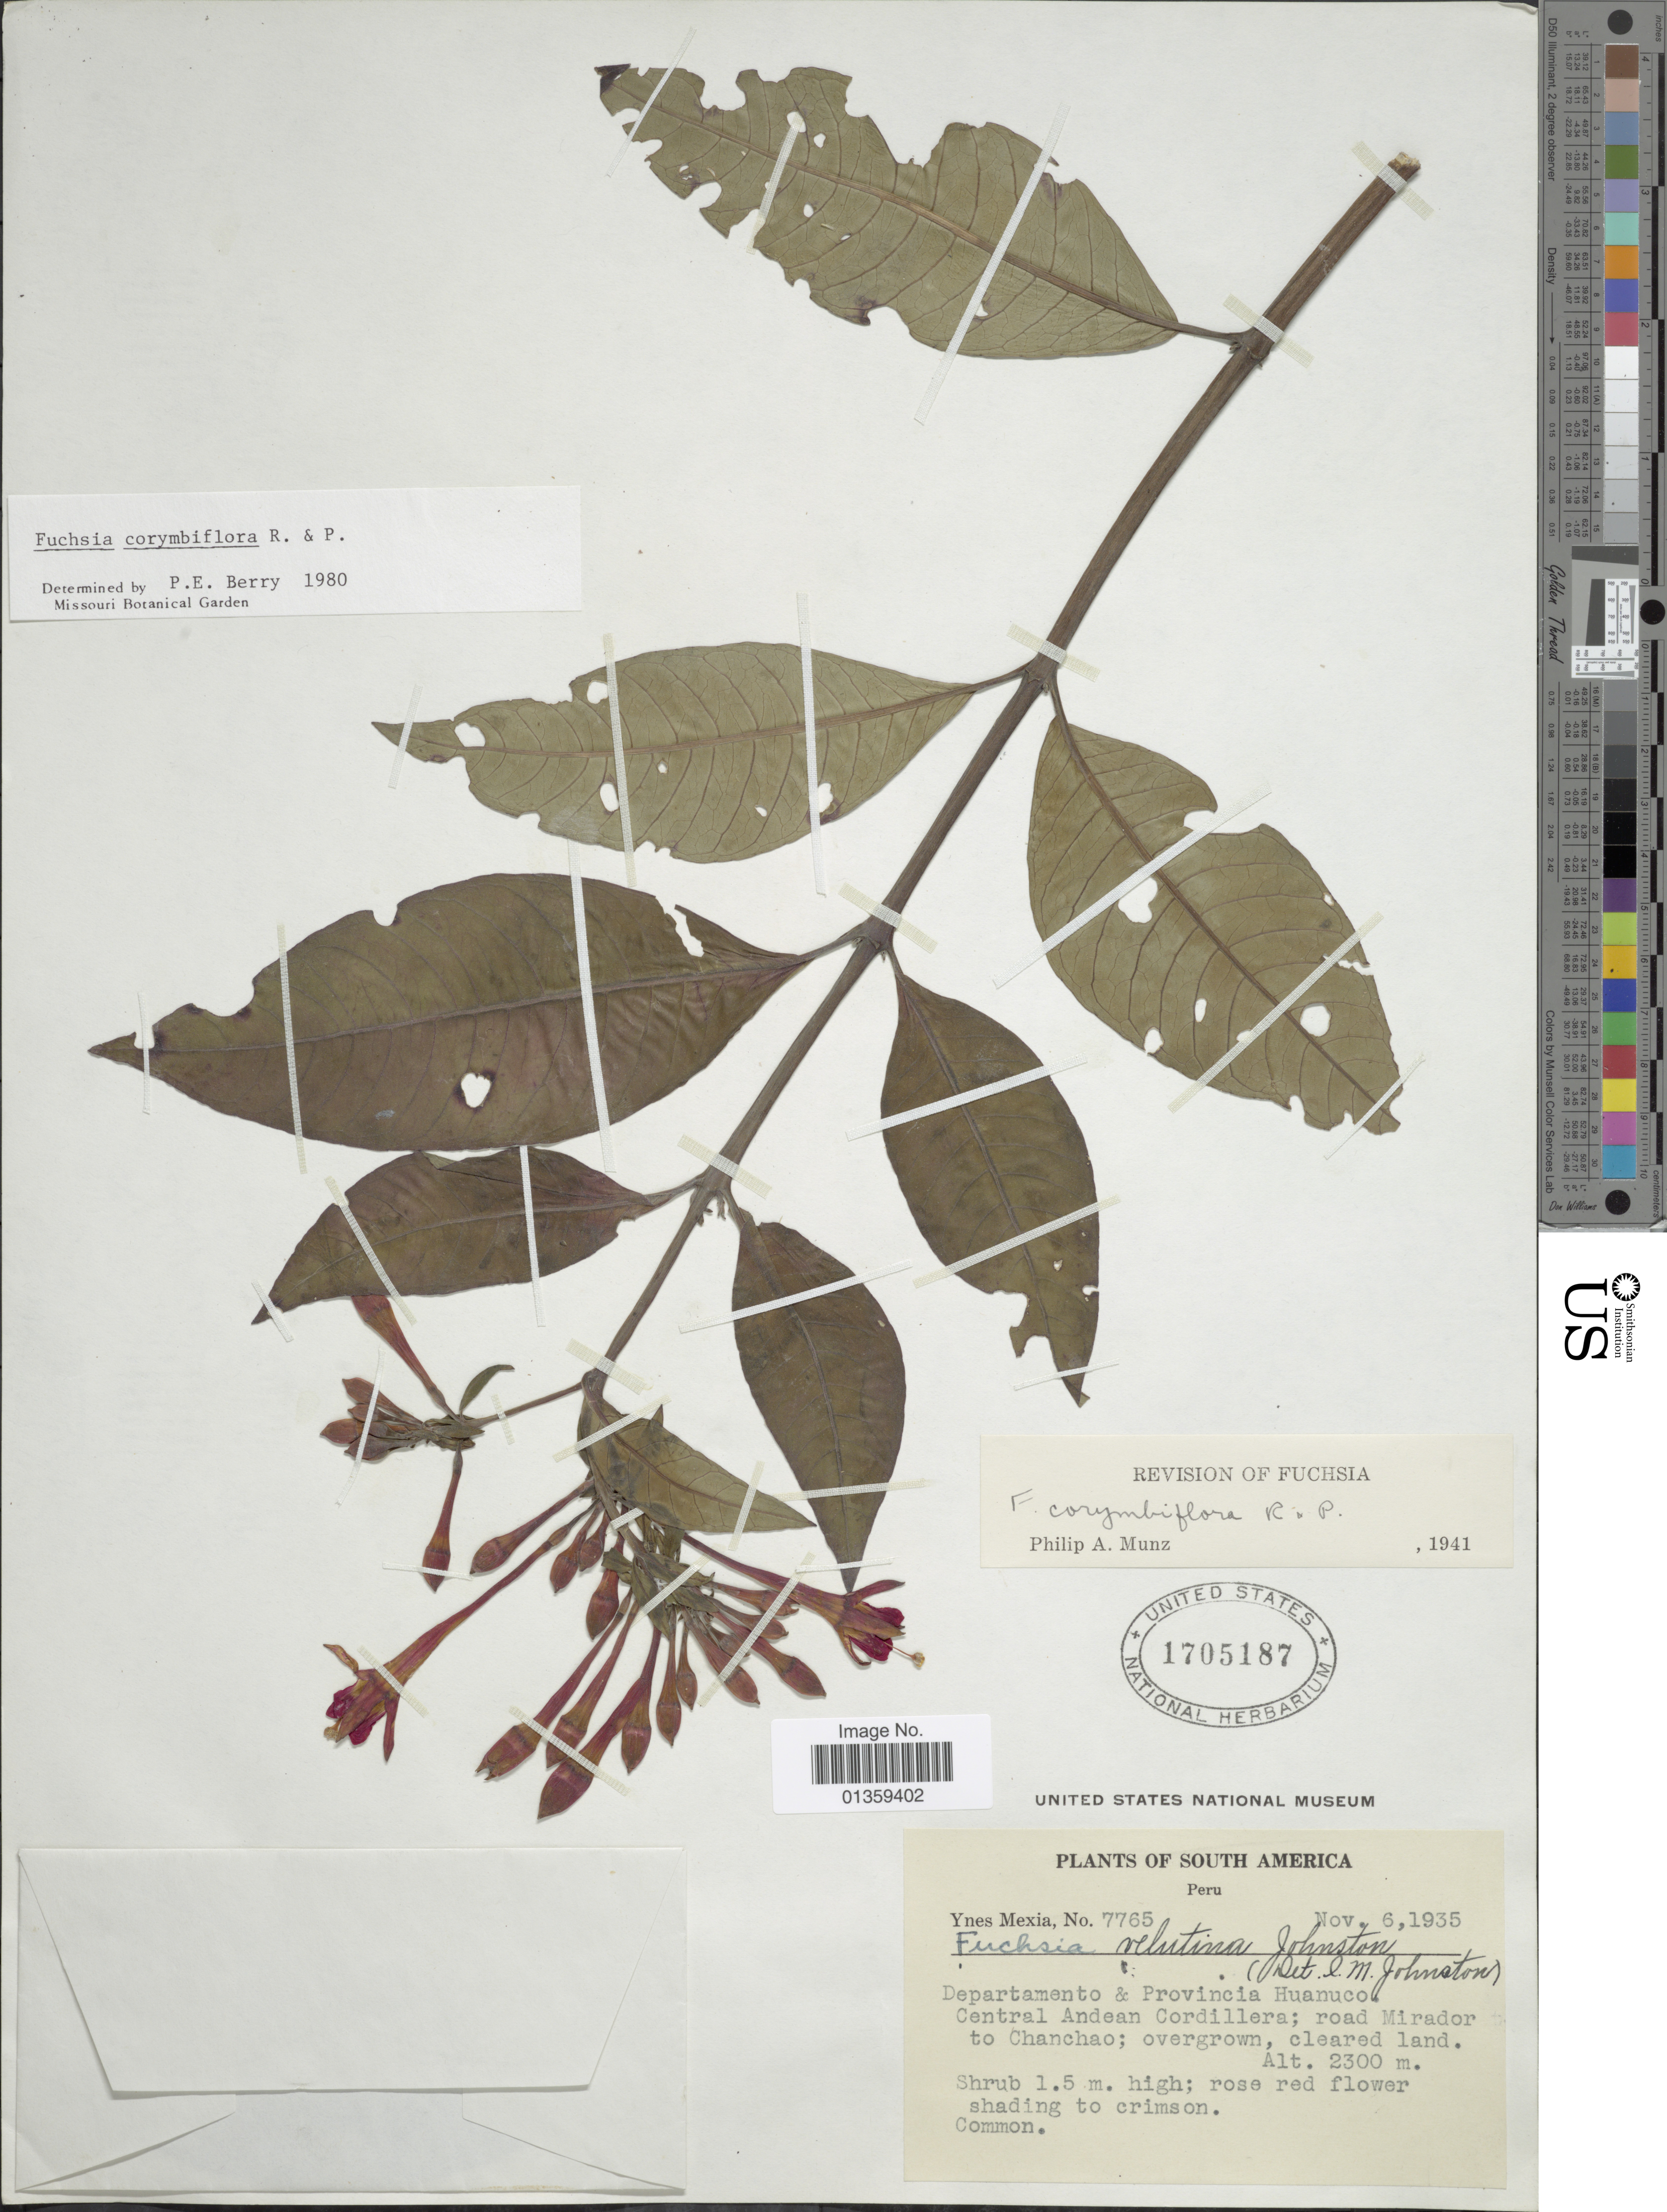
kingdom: Plantae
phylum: Tracheophyta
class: Magnoliopsida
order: Myrtales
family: Onagraceae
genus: Fuchsia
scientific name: Fuchsia corymbiflora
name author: Ruiz & Pav.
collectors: Y. Mexia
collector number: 7765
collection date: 1935-11-06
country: Peru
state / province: Huánuco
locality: Central Andean Cordillera; road Mirador to Chancao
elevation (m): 2300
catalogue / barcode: US 1705187